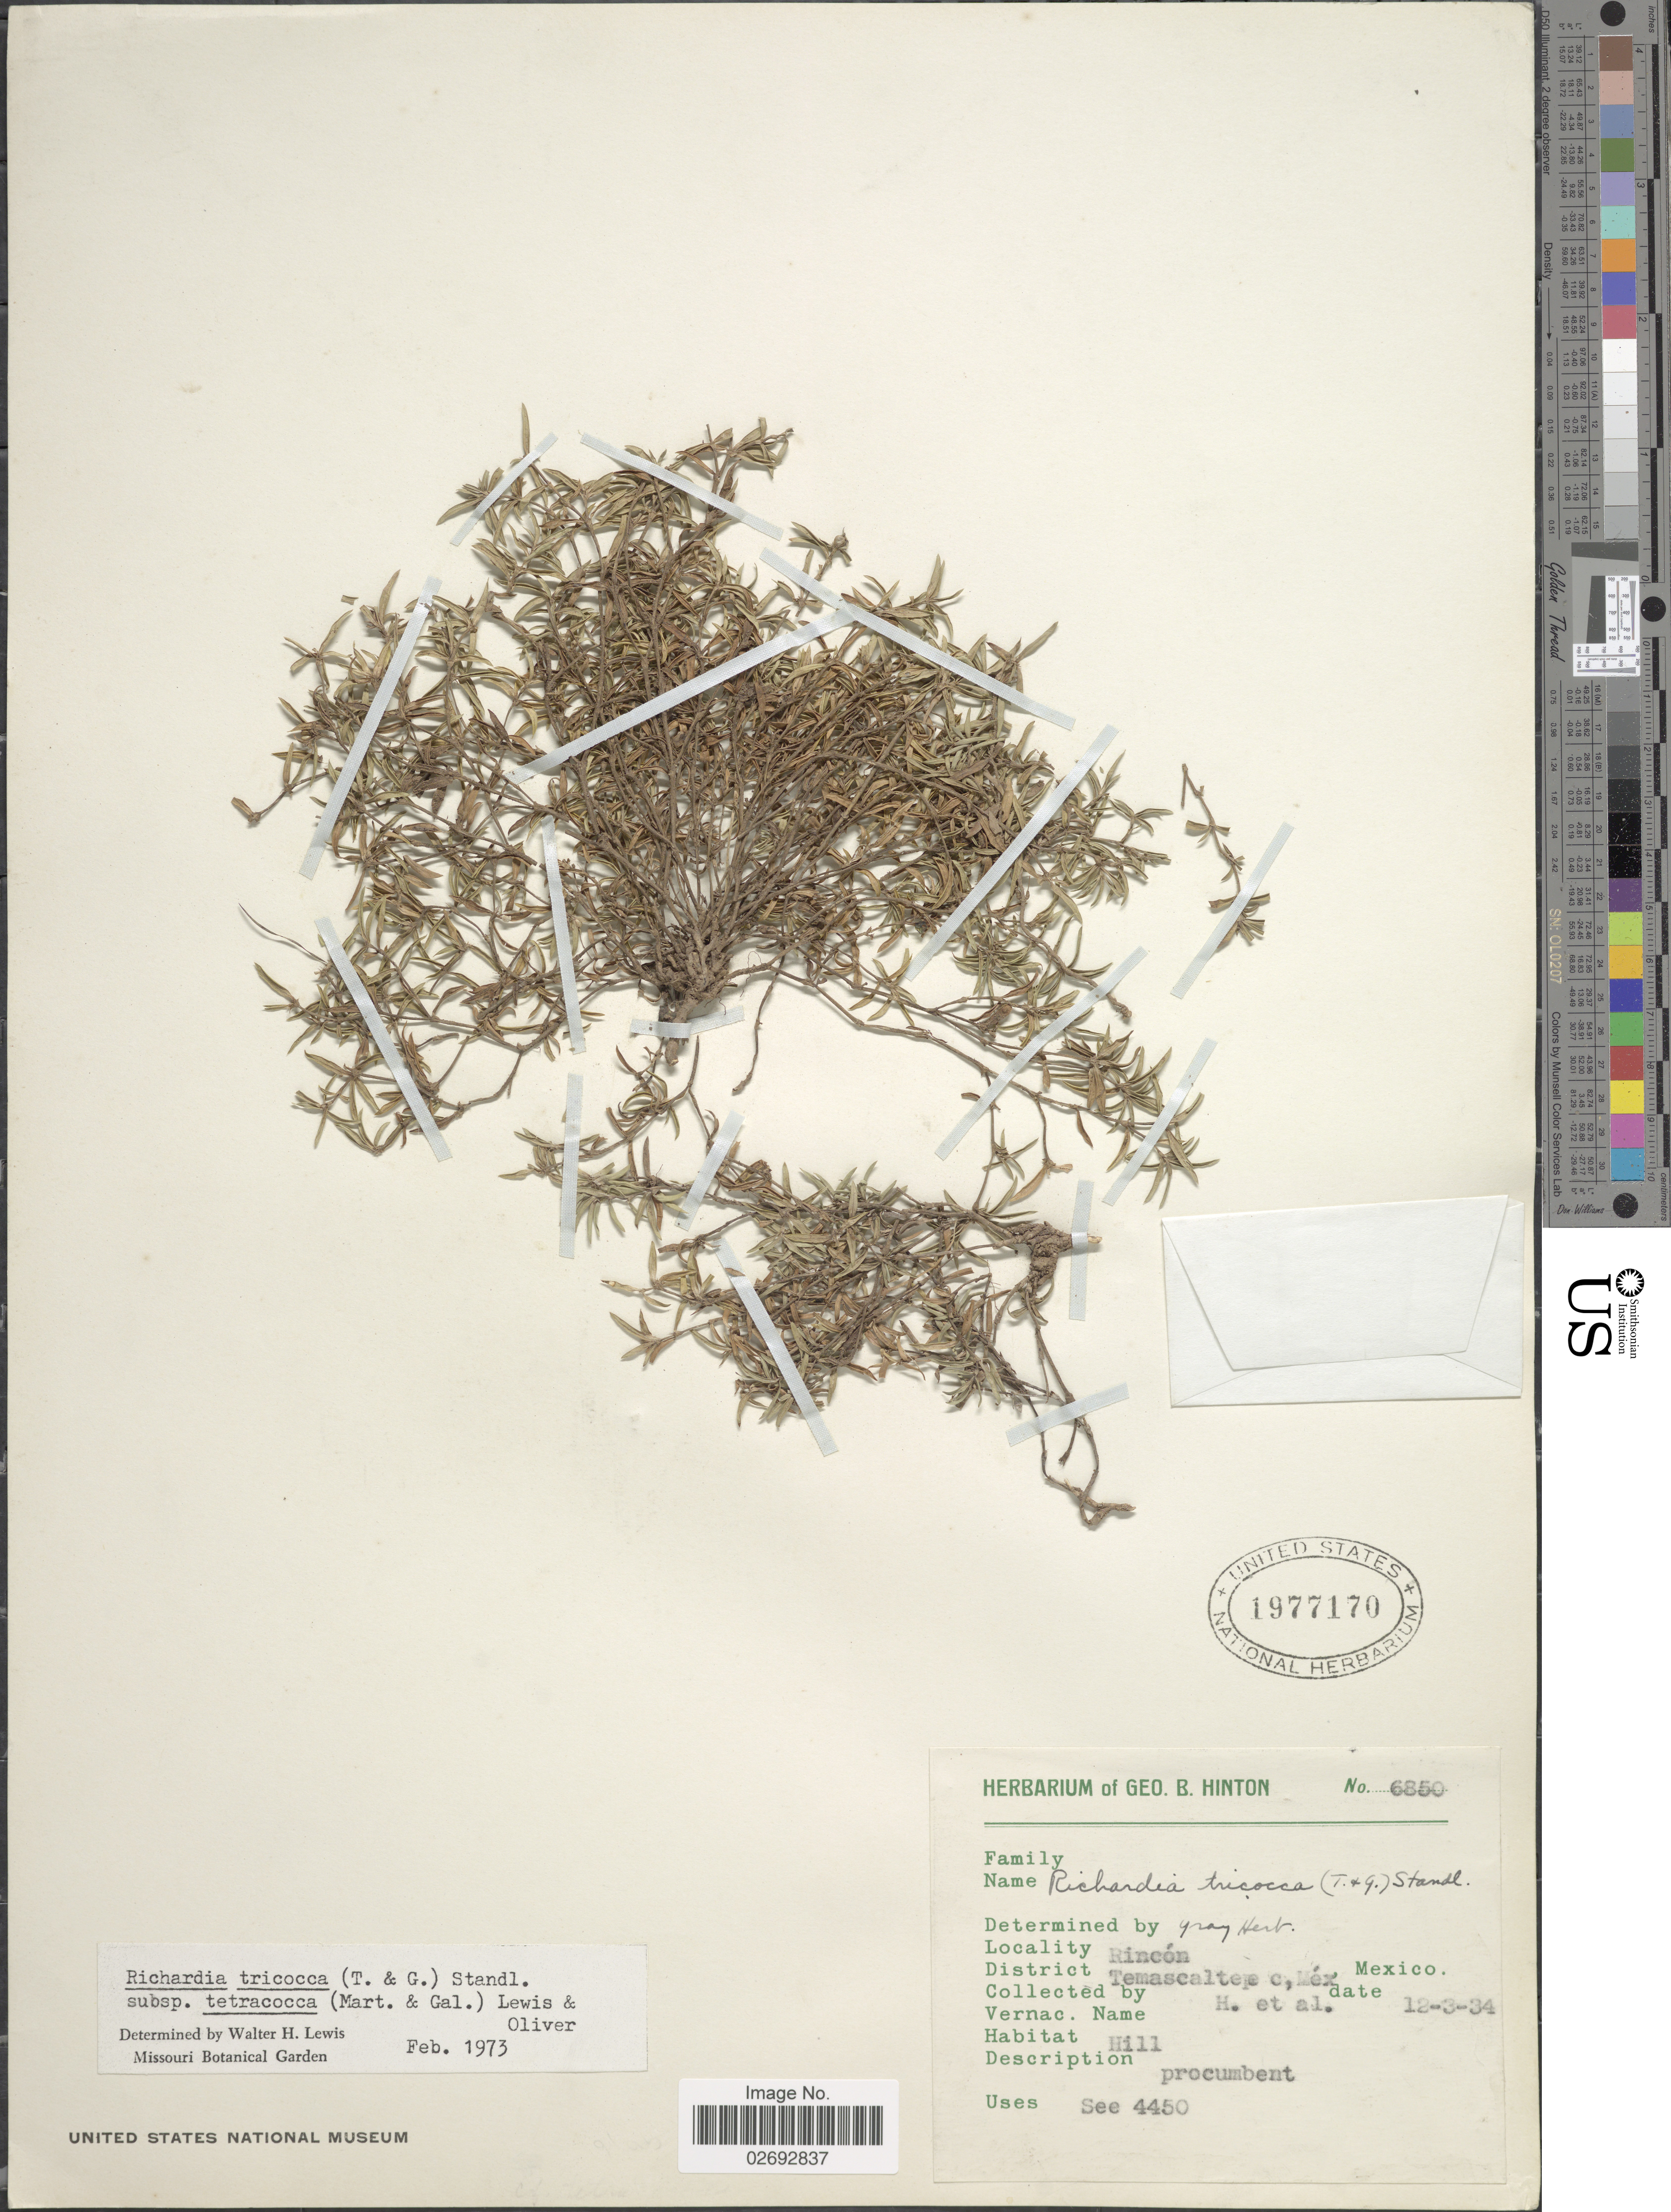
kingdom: Plantae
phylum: Tracheophyta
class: Magnoliopsida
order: Gentianales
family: Rubiaceae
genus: Richardia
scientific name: Richardia tricocca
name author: (Torr.) Standl.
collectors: G. B. Hinton & et al.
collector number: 6850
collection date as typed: Transcribed d/m/y: 3/12/34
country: Mexico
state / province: México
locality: Rincón. District Temascaltepec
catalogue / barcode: US 1977170